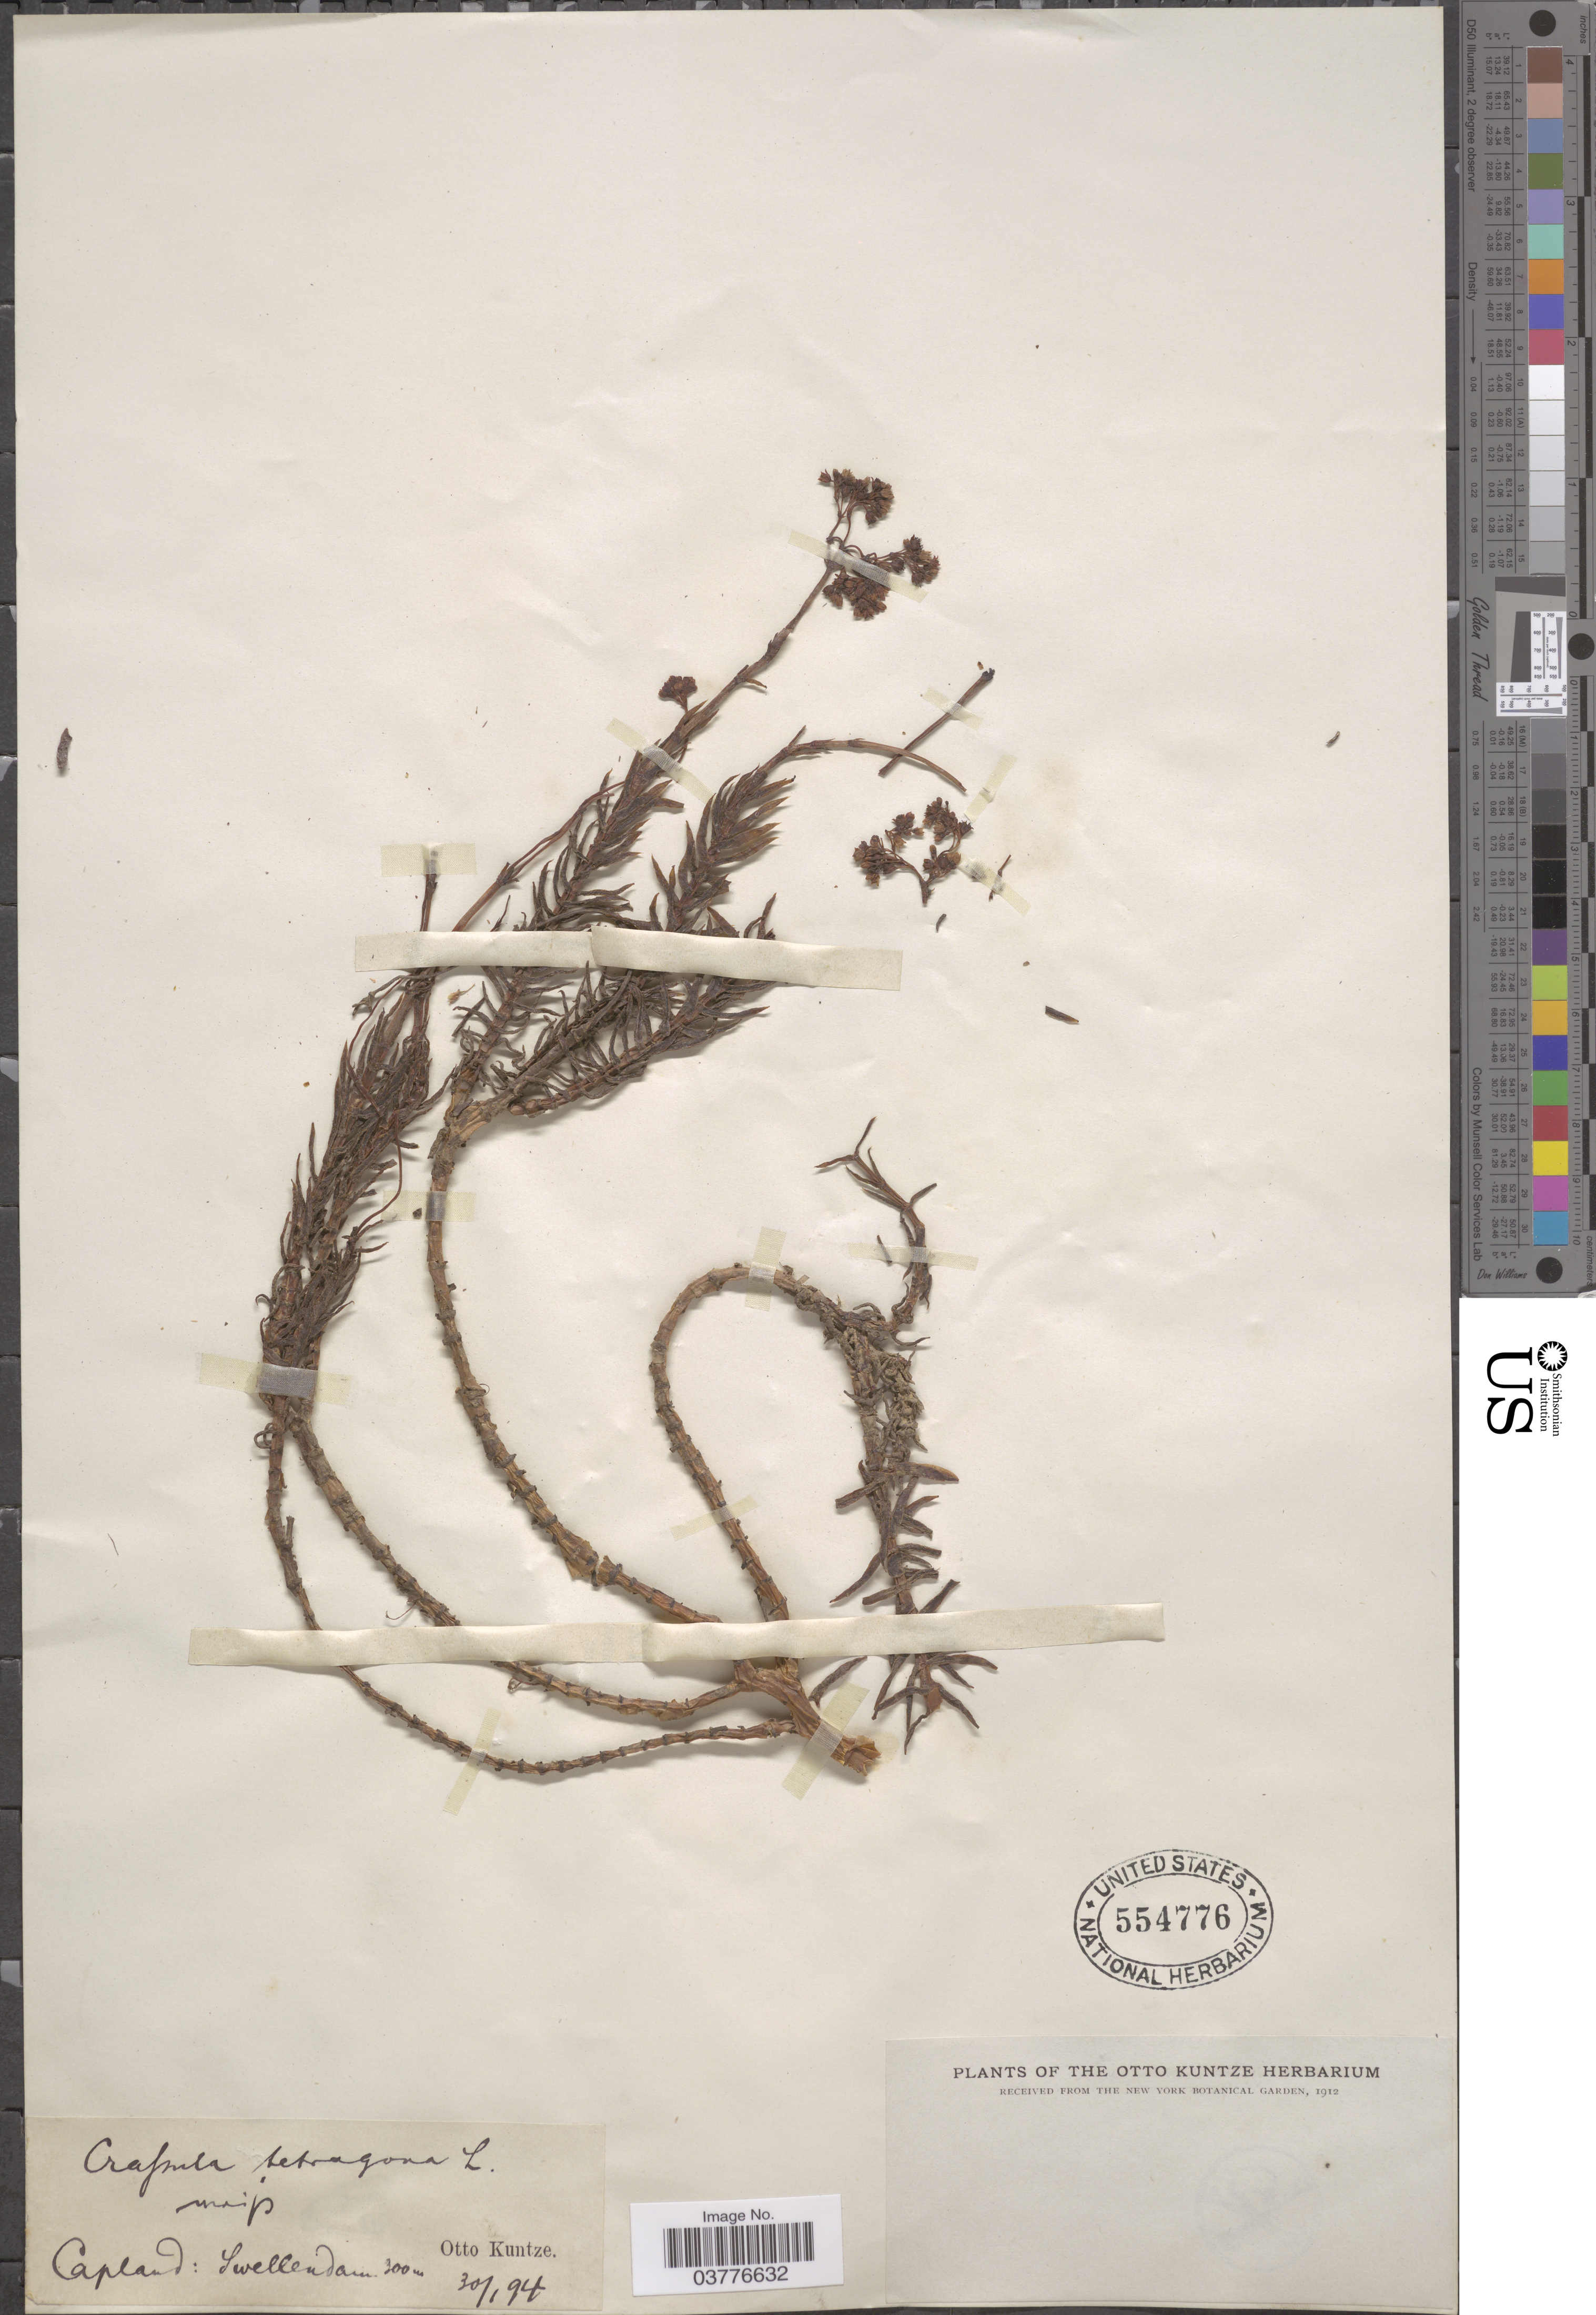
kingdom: Plantae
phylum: Tracheophyta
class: Magnoliopsida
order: Saxifragales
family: Crassulaceae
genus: Crassula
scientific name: Crassula tetragona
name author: L.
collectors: C.E.O. Kuntze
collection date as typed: Transcribed d/m/y: 30/1/94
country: South Africa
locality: Capland: Swellendam.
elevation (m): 300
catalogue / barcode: US 554776